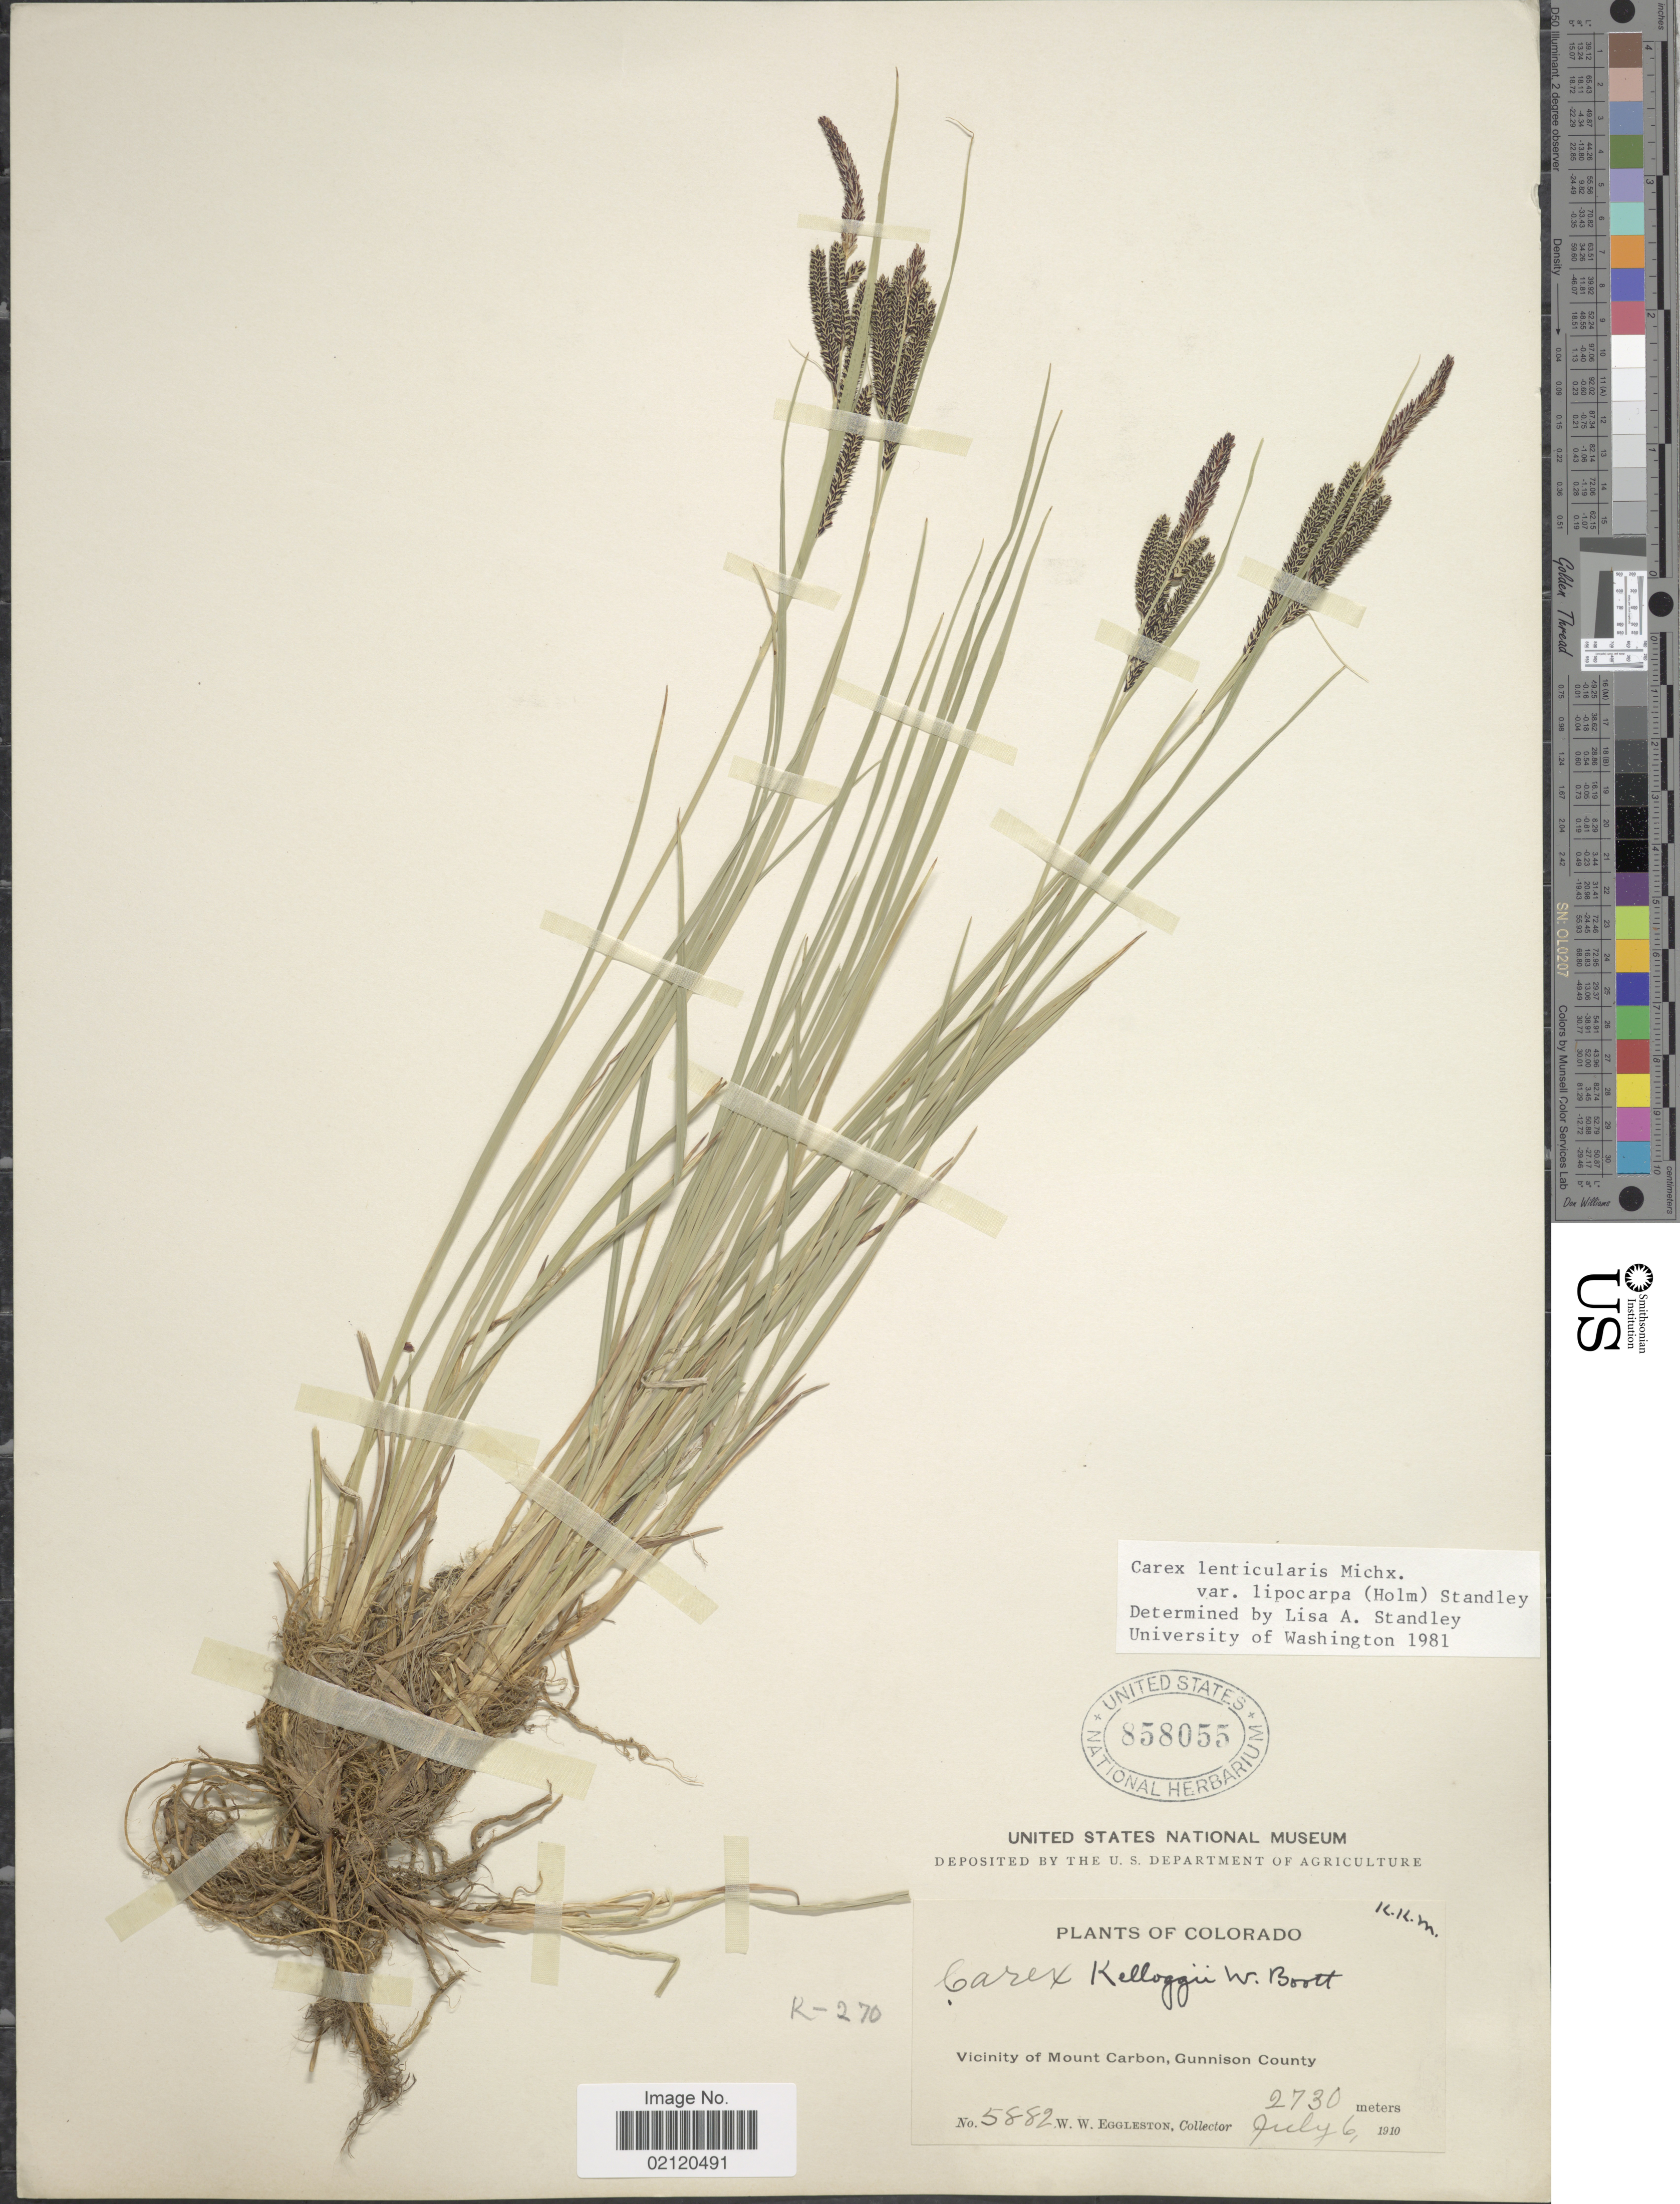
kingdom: Plantae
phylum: Tracheophyta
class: Liliopsida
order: Poales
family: Cyperaceae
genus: Carex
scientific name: Carex kelloggii var. kelloggii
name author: W. Boott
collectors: W. W. Eggleston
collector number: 5882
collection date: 1910-07-06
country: United States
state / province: Colorado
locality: Vicinity of Mount Carbon, Gunnison County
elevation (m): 2730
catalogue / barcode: US 858055